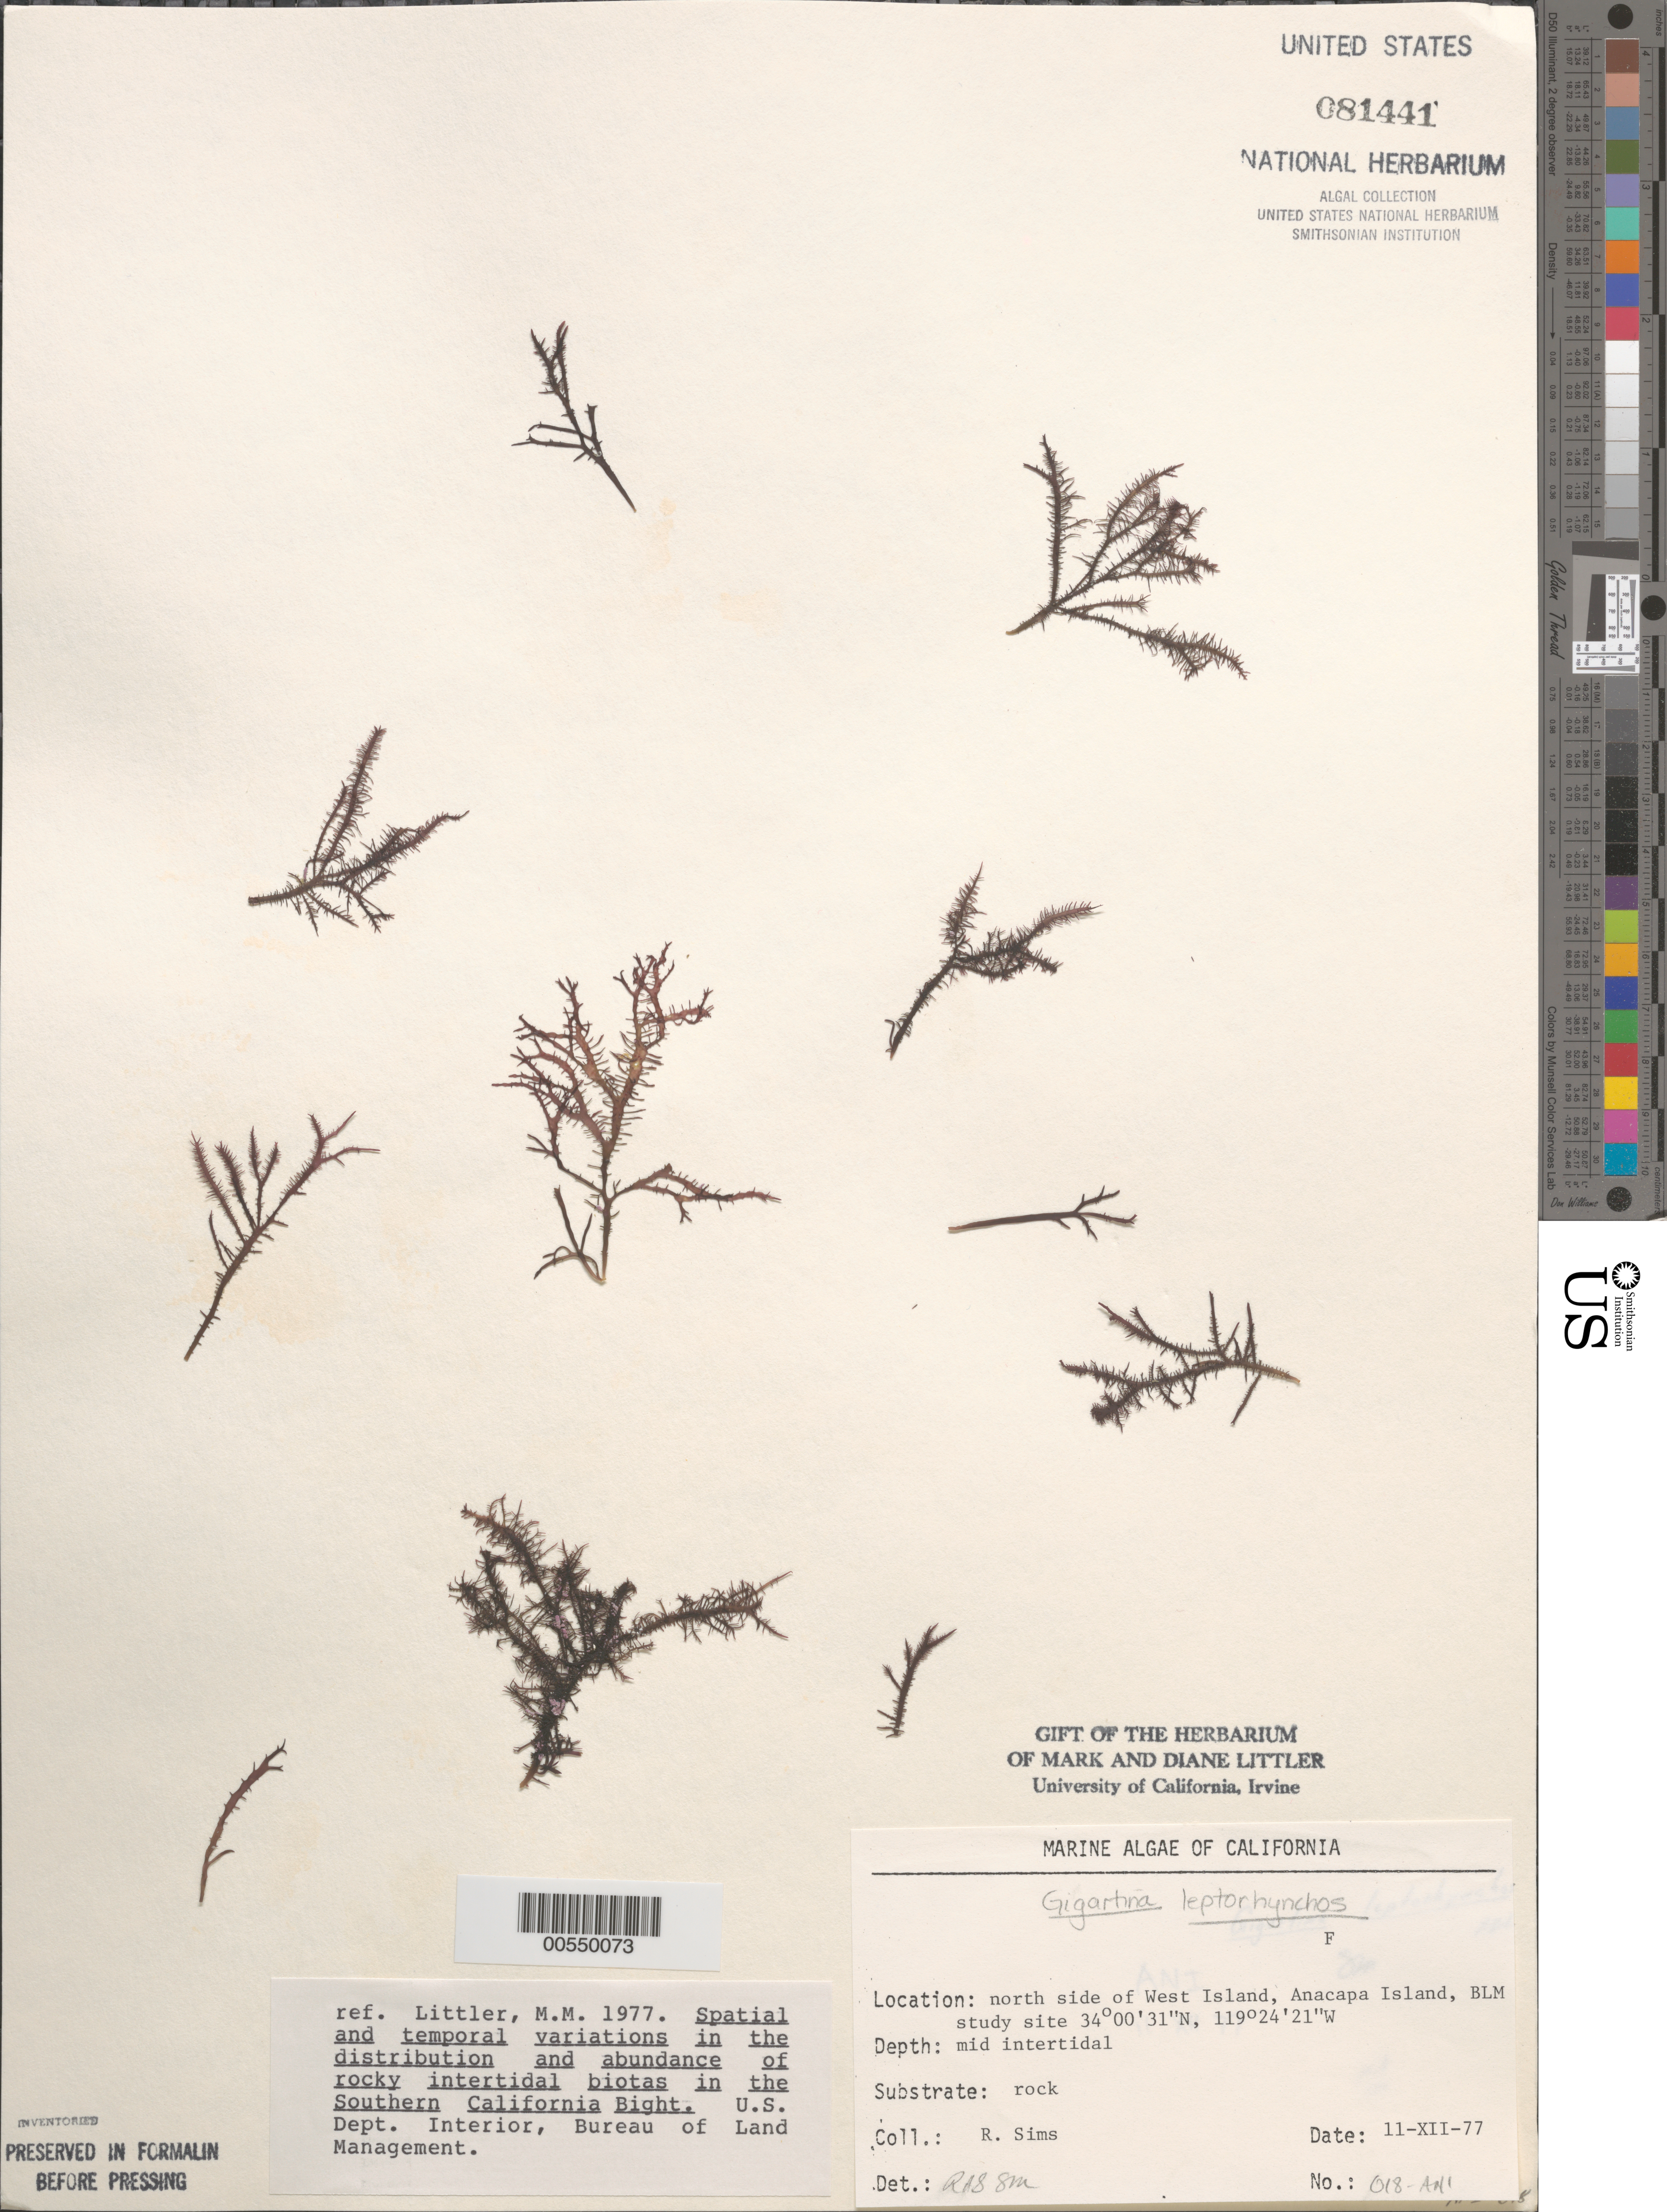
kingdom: Plantae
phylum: Rhodophyta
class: Florideophyceae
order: Gigartinales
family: Gigartinaceae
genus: Mazzaella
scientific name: Mazzaella leptorhynchos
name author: (J. Agardh) Leister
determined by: Algae name updating Project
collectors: R. H. Sims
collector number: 018-ANI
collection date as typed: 11 Dec 1977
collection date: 1977-12-11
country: United States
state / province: California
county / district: Ventura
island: Anacapa Island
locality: North side of west island, northwest end of Frenchy's Cove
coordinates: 34 00'31"N, 119 24'21"W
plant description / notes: BLM-SOCALBIGHT Rocky Intertidal Survey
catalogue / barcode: US 81441